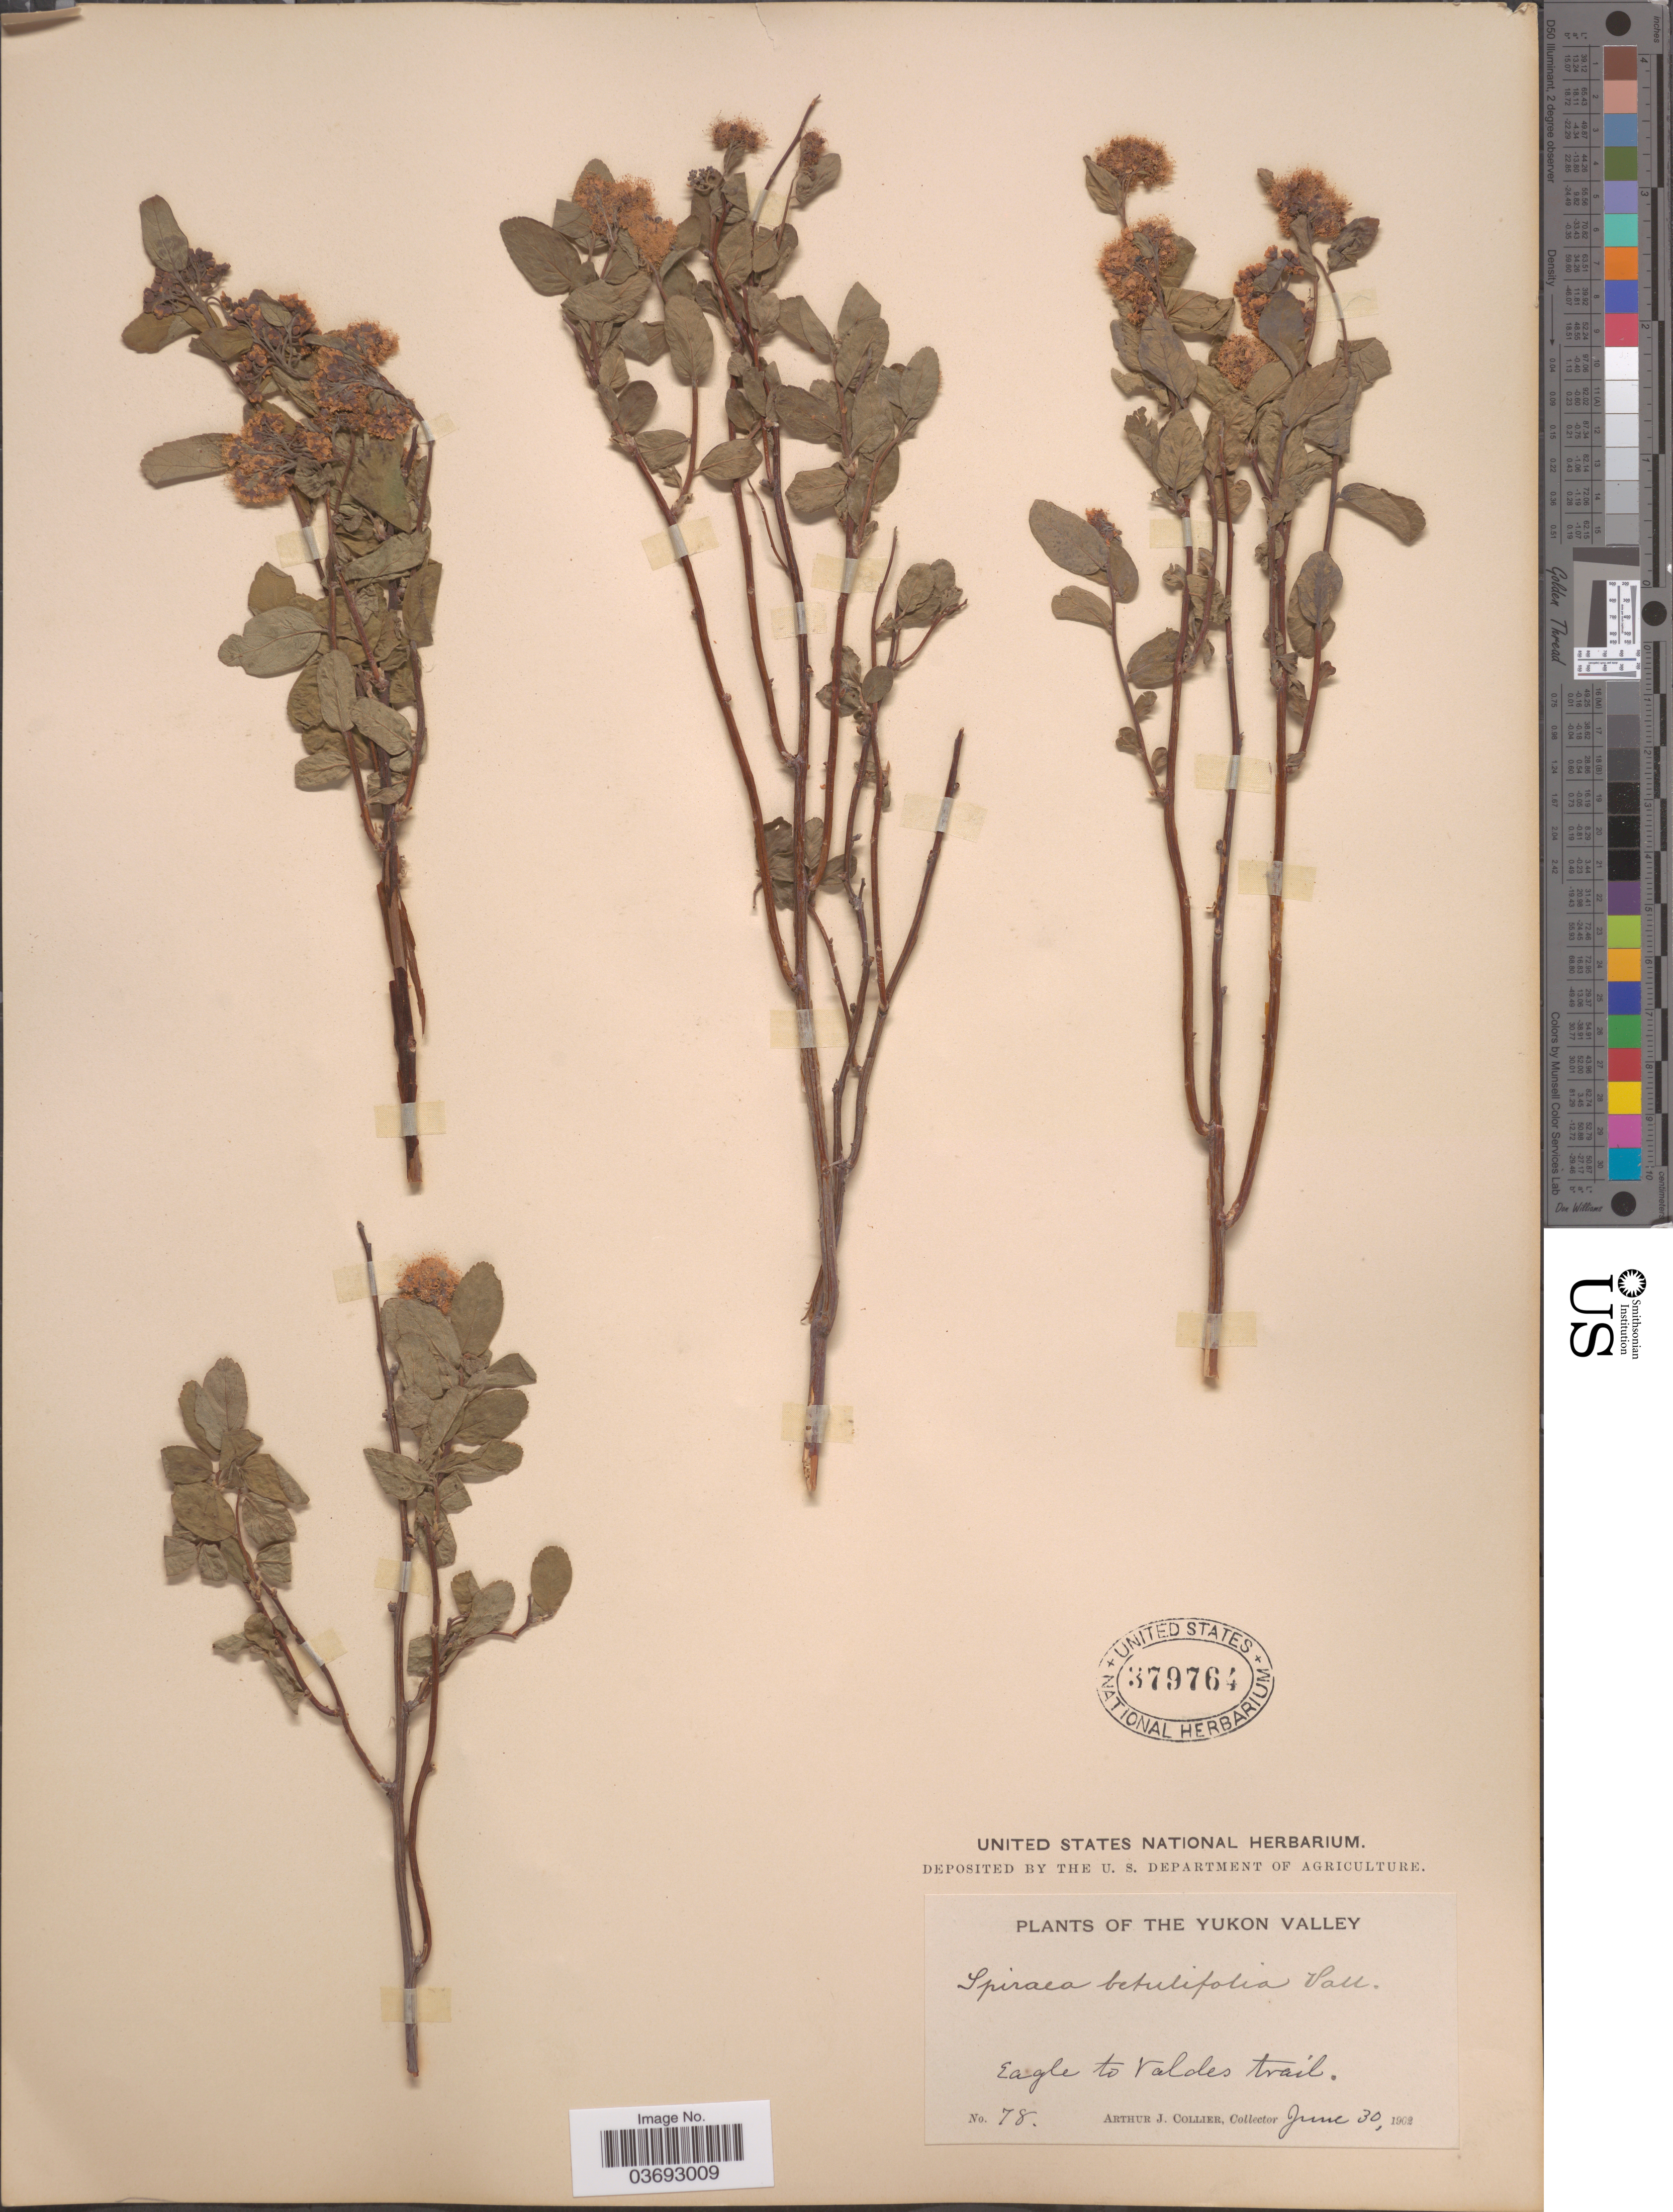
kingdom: Plantae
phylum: Tracheophyta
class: Magnoliopsida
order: Rosales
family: Rosaceae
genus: Spiraea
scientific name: Spiraea stevenii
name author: (C.K. Schneid.) Rydb.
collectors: A. Collier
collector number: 78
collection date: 1902-06-30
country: Canada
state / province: Yukon Territory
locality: Yukon Valley. Eagle to Valdes trail.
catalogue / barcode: US 379764